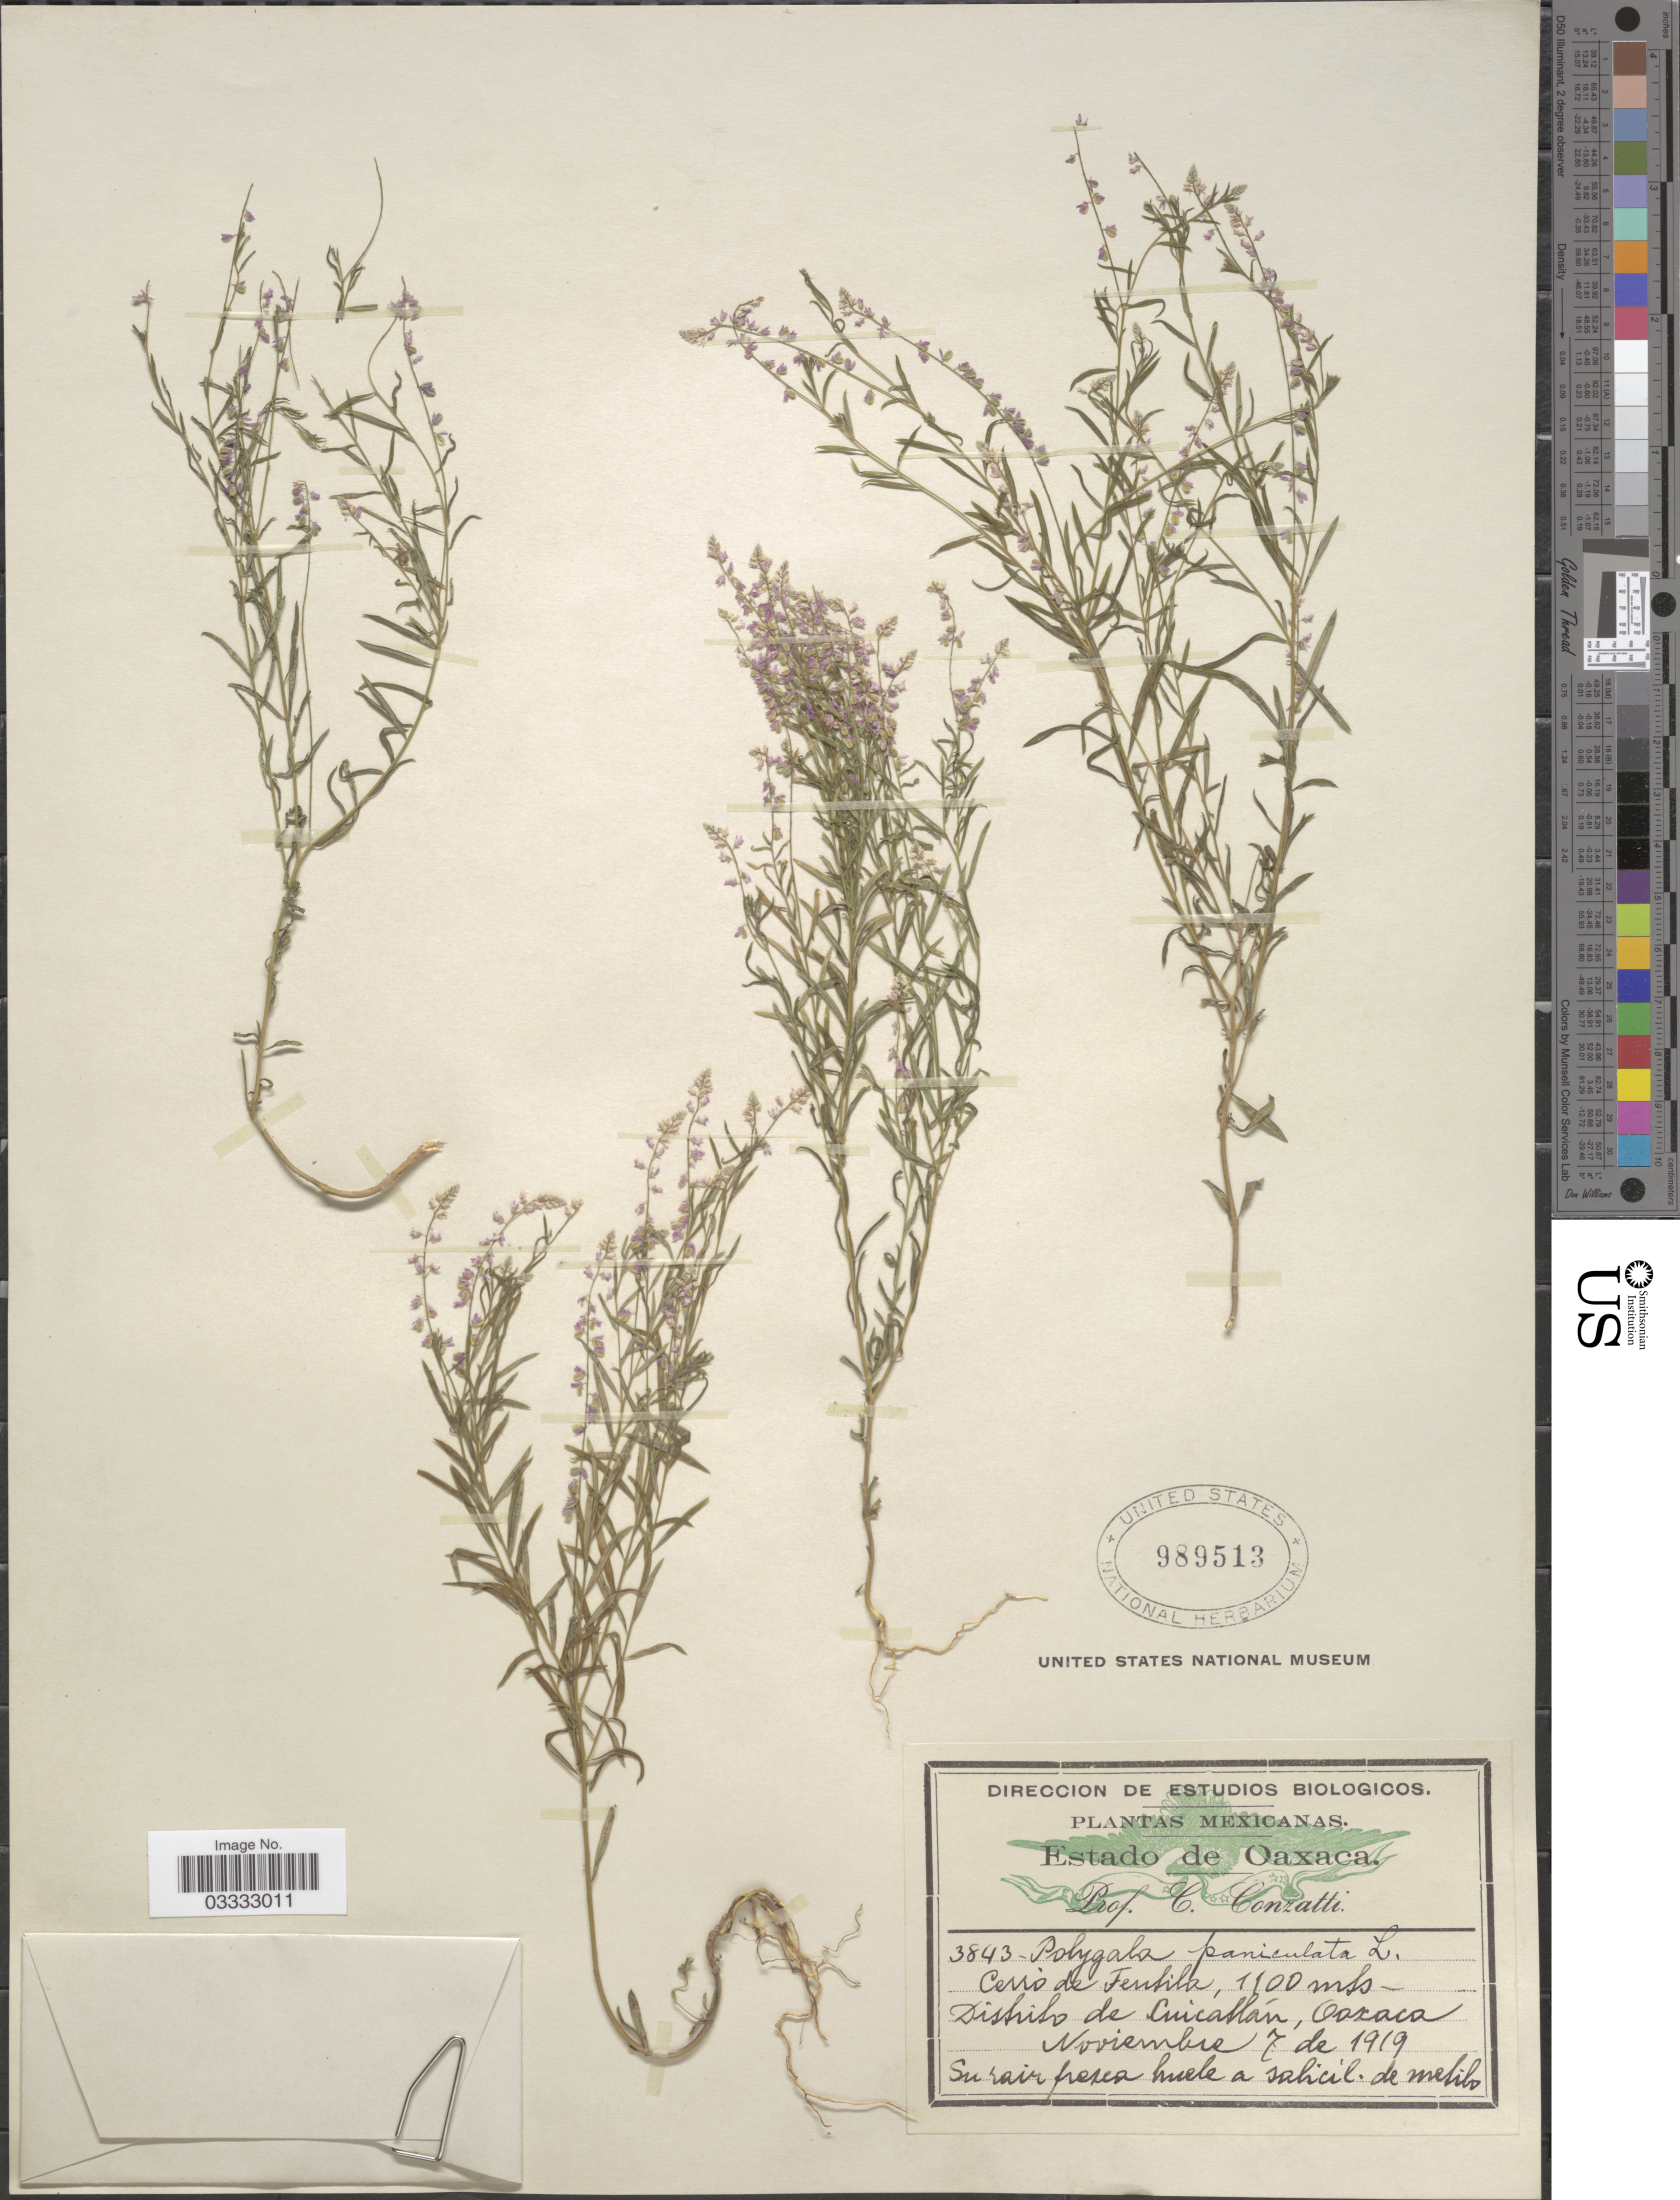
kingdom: Plantae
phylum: Tracheophyta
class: Magnoliopsida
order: Fabales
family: Polygalaceae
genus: Polygala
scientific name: Polygala paniculata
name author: L.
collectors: C. Conzatti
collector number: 3843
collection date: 1919-11-07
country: Mexico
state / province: Oaxaca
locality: Cerro de Teutila, Distrito de Cuicatlán.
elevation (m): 1100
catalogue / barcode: US 989513